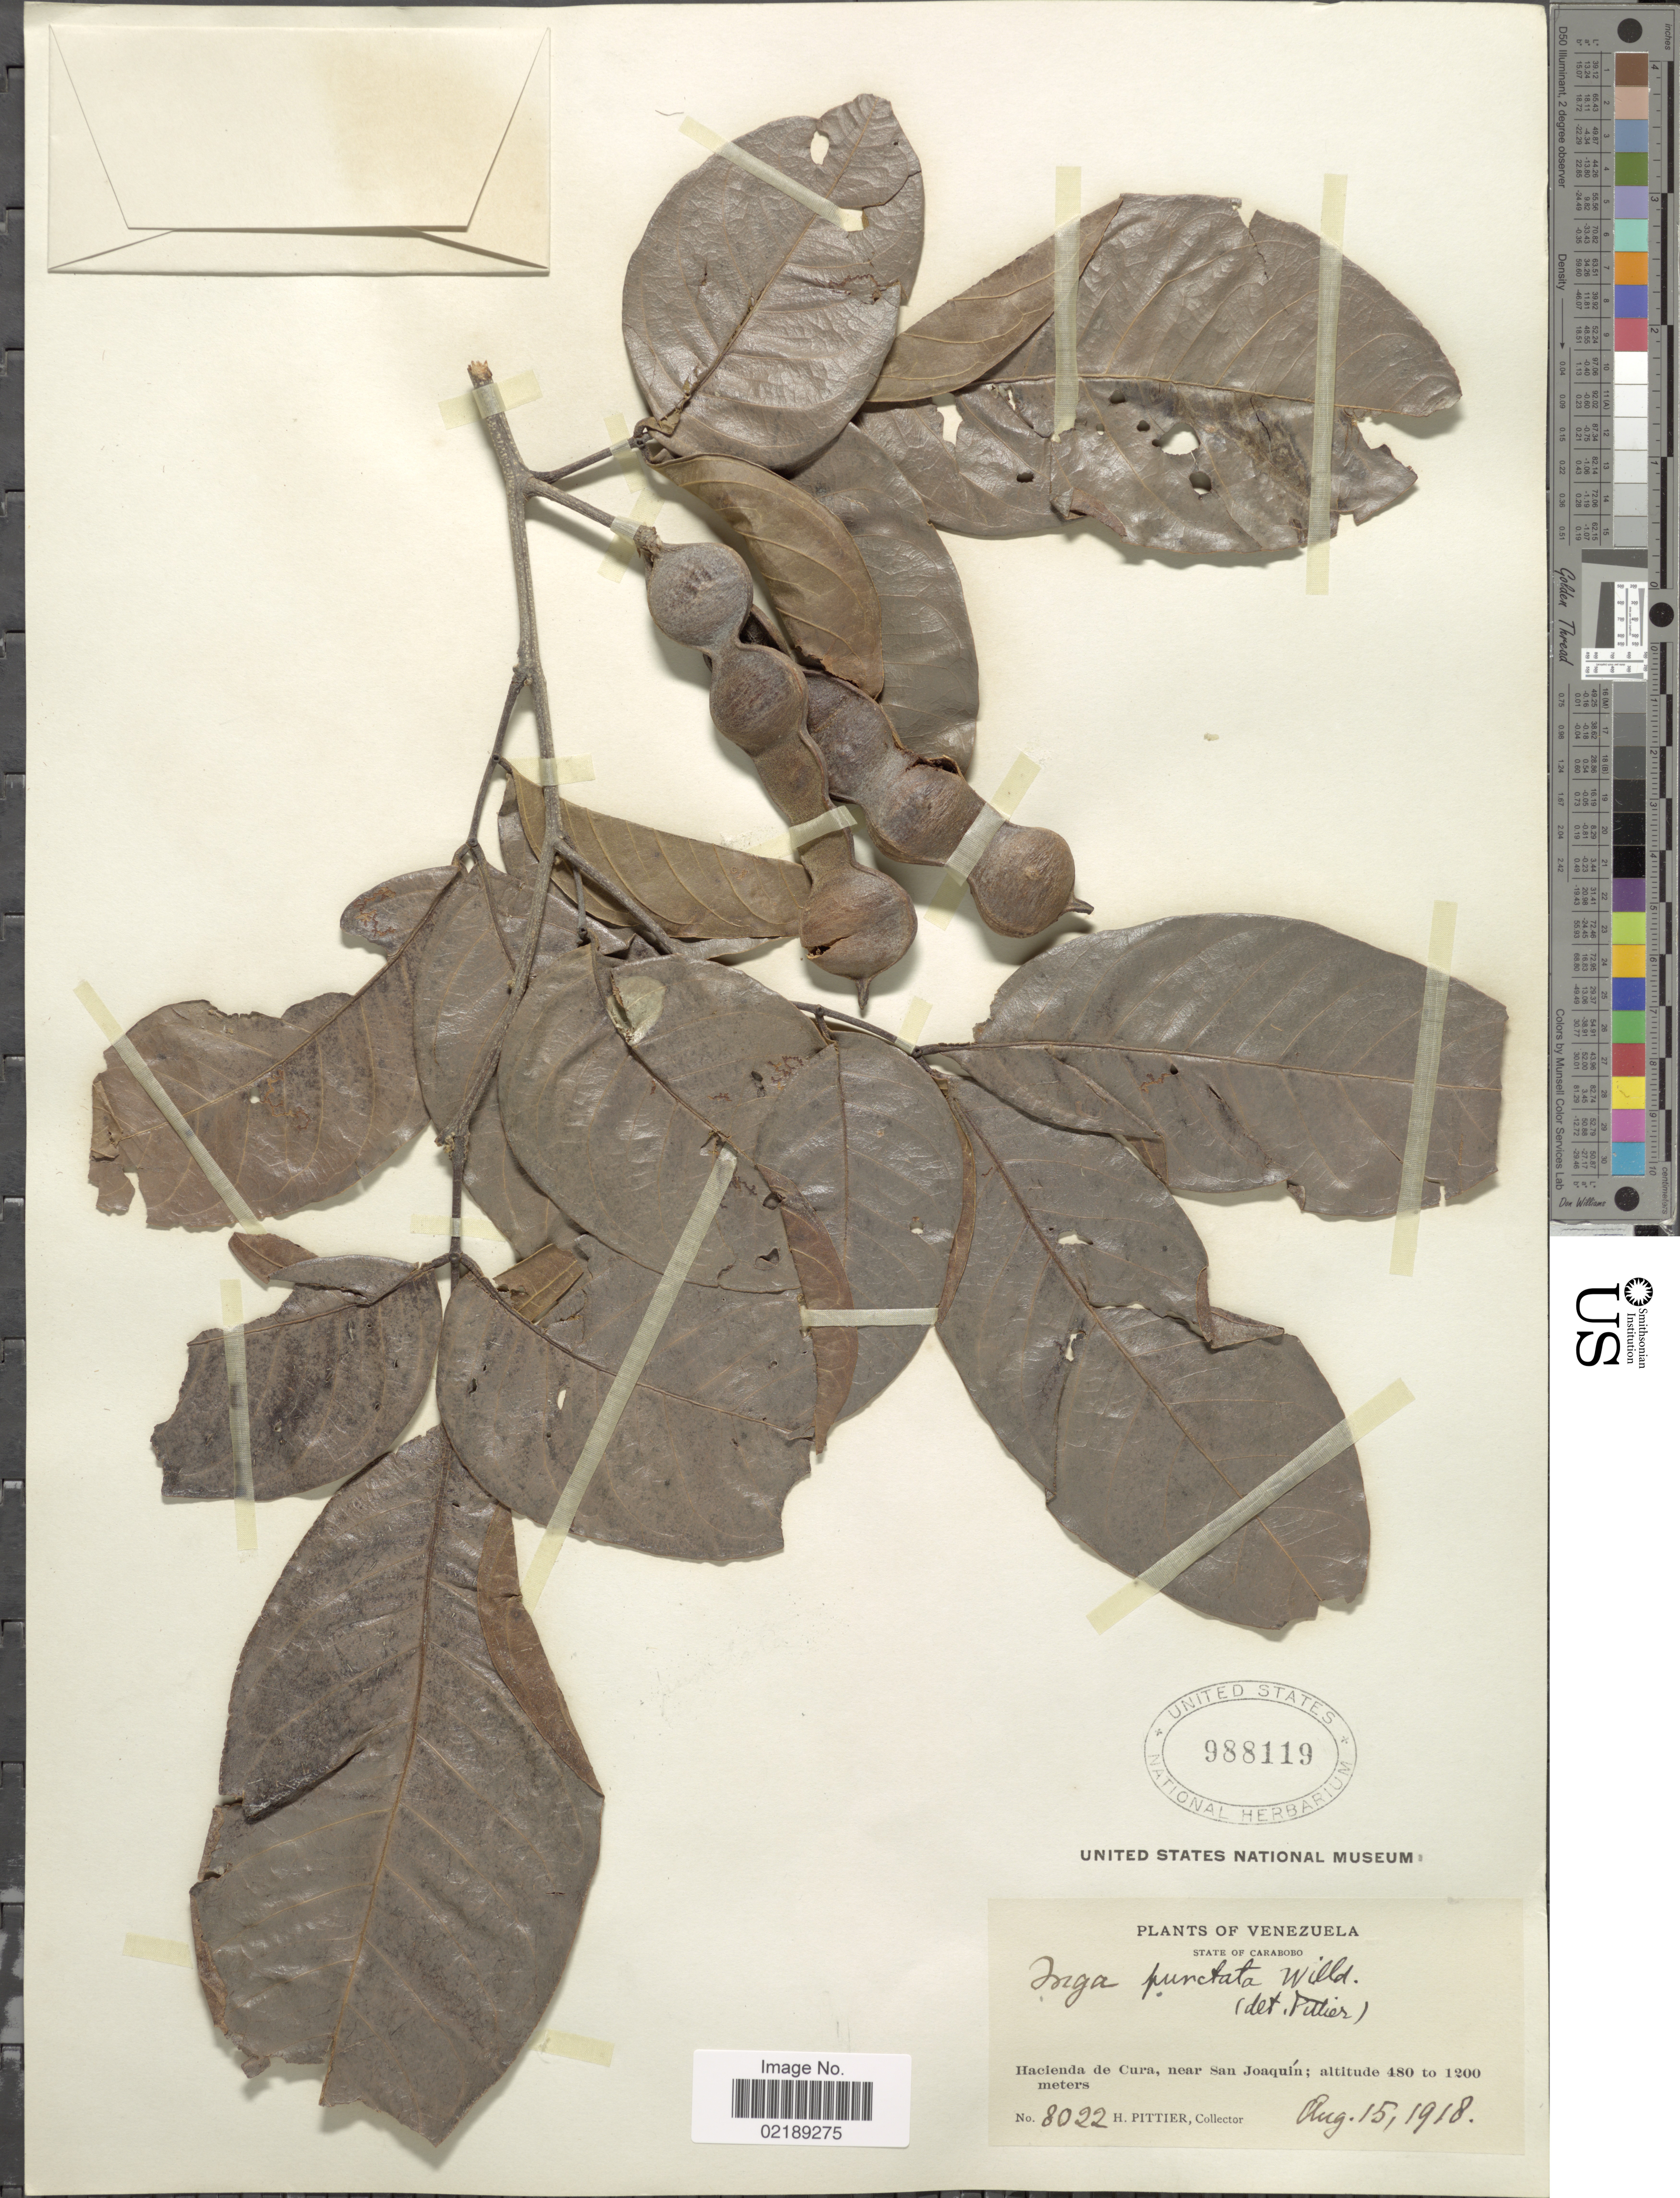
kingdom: Plantae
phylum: Tracheophyta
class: Magnoliopsida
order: Fabales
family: Fabaceae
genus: Inga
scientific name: Inga punctata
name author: Willd.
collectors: H. F. Pittier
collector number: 8022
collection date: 1918-08-15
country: Venezuela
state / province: Carabobo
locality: Hacienda de Cura, near San Joaquin.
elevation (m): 480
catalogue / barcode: US 988119